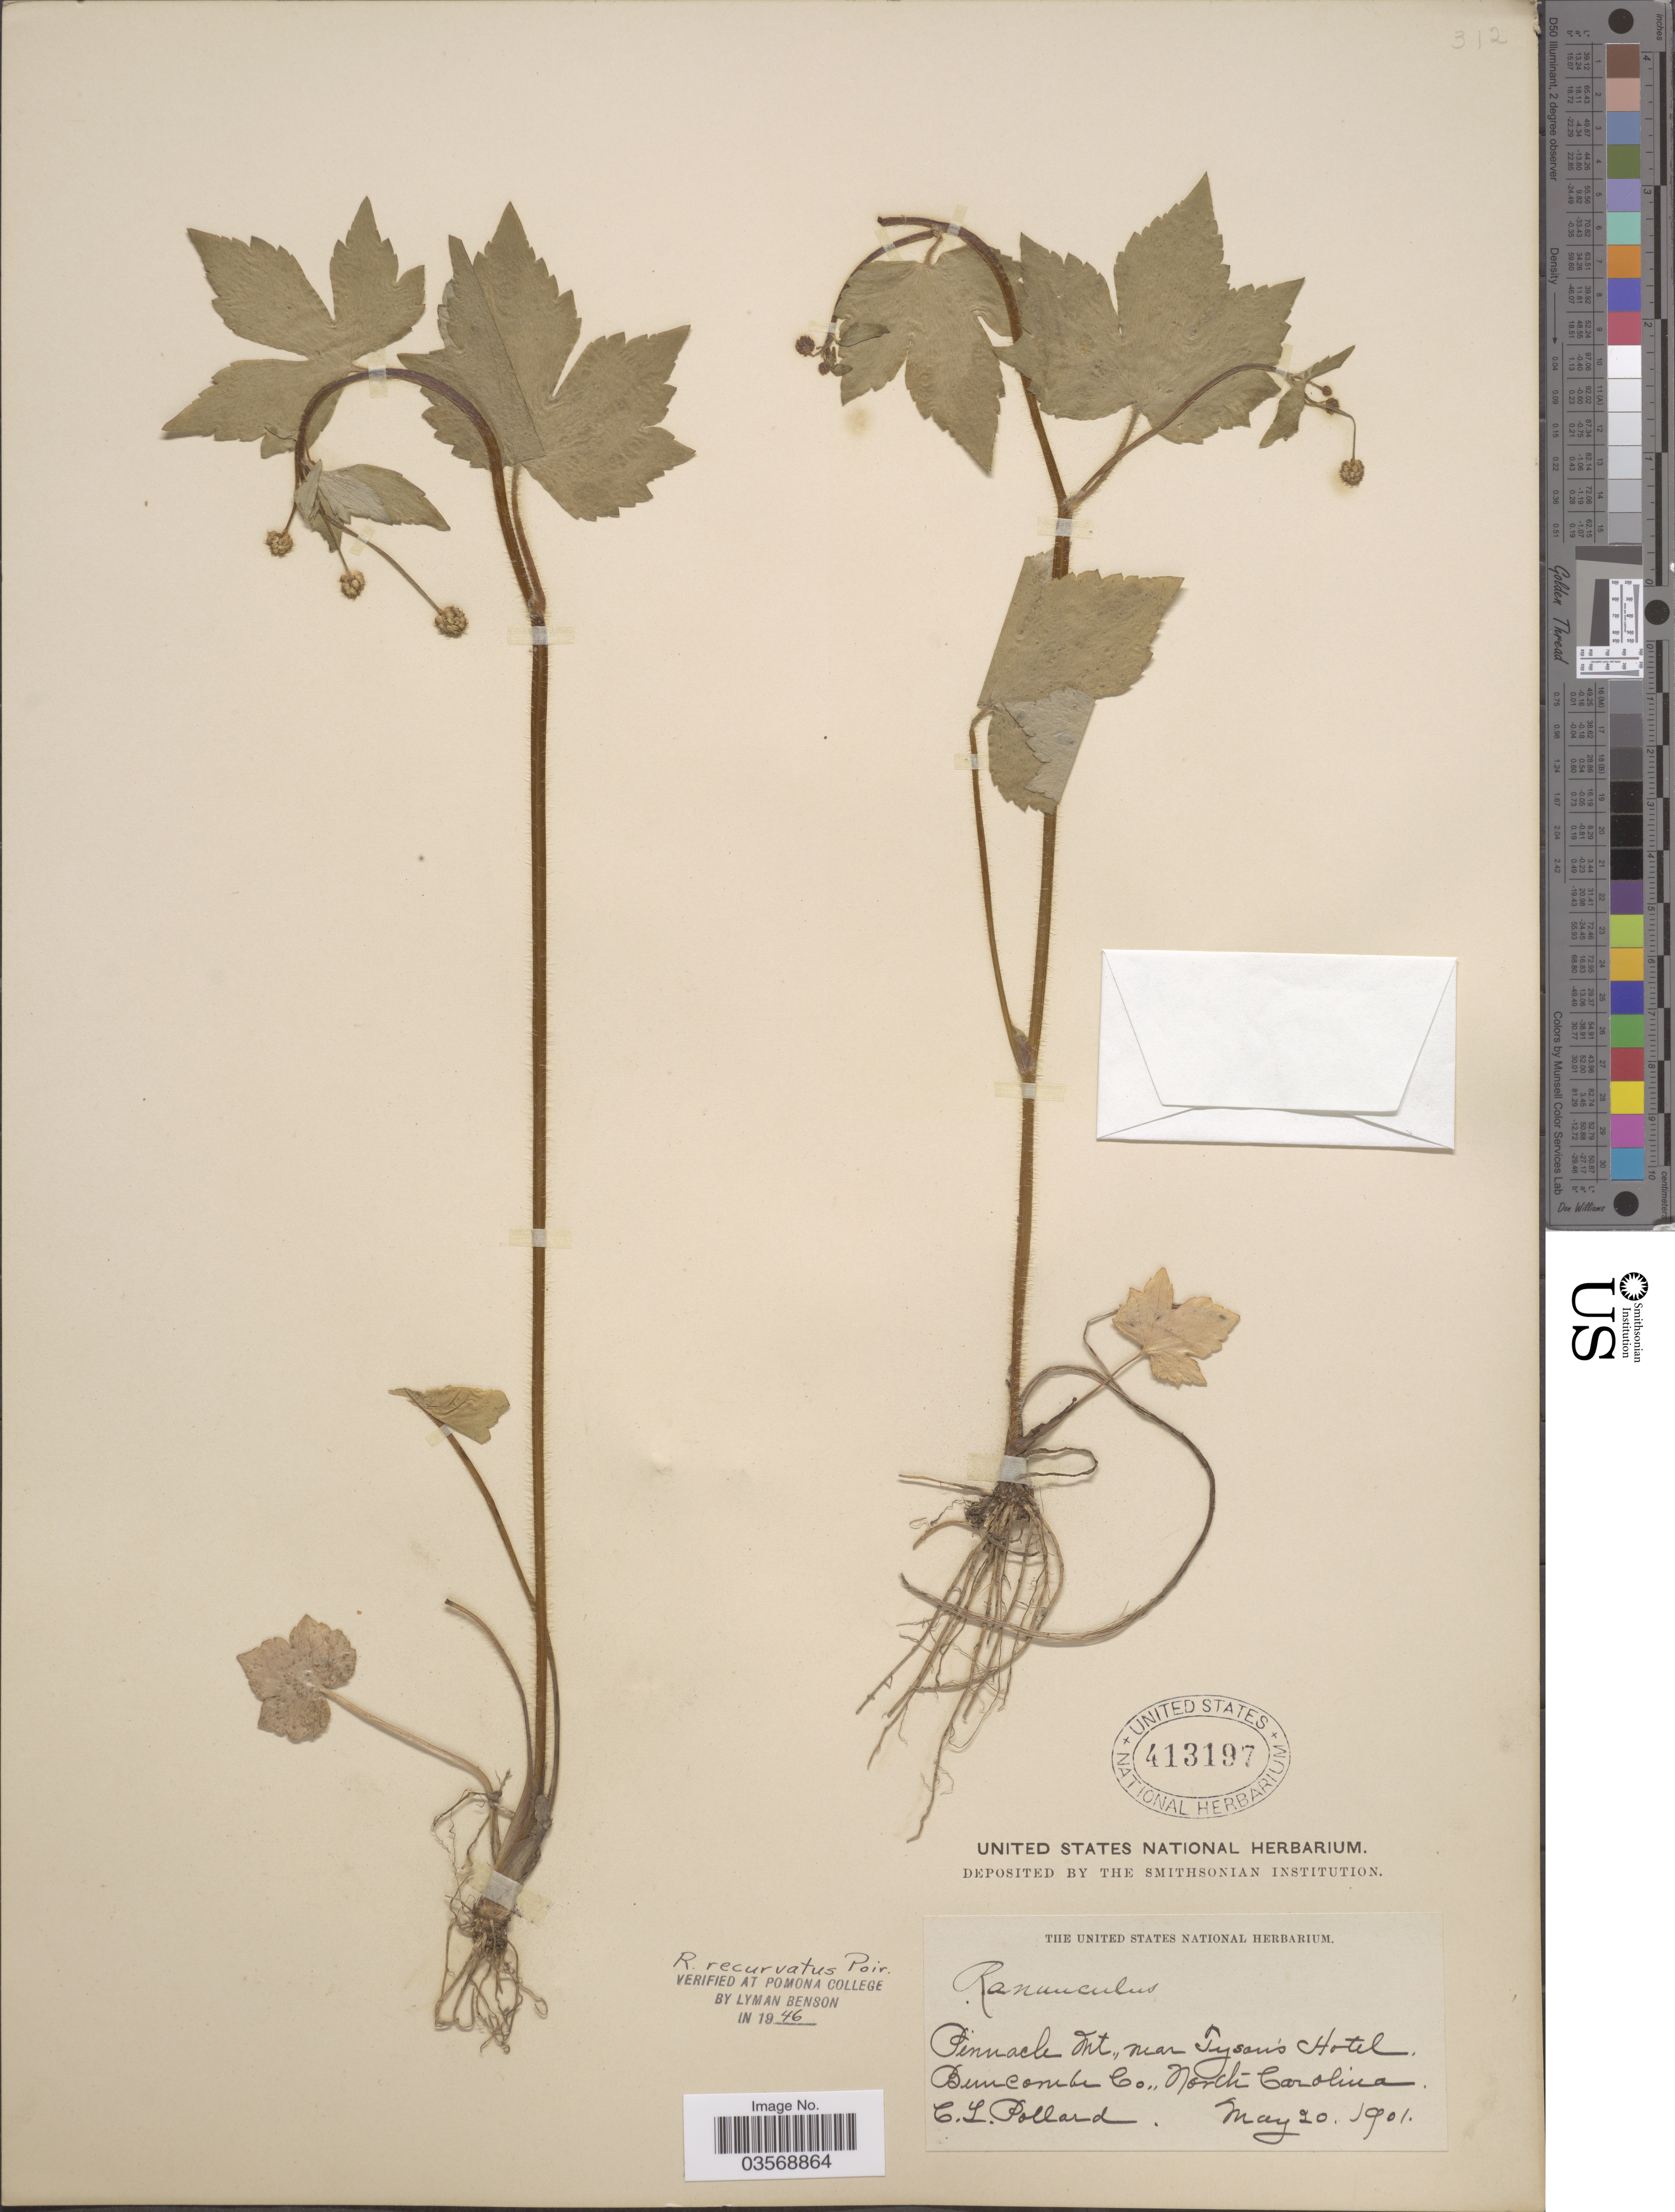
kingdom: Plantae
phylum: Tracheophyta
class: Magnoliopsida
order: Ranunculales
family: Ranunculaceae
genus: Ranunculus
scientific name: Ranunculus recurvatus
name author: Poir.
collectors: C. L. Pollard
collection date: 1901-05-20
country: United States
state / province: North Carolina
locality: Pinnacle Mt., near Tyson's Hotel. Buncombe Co.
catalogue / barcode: US 413197